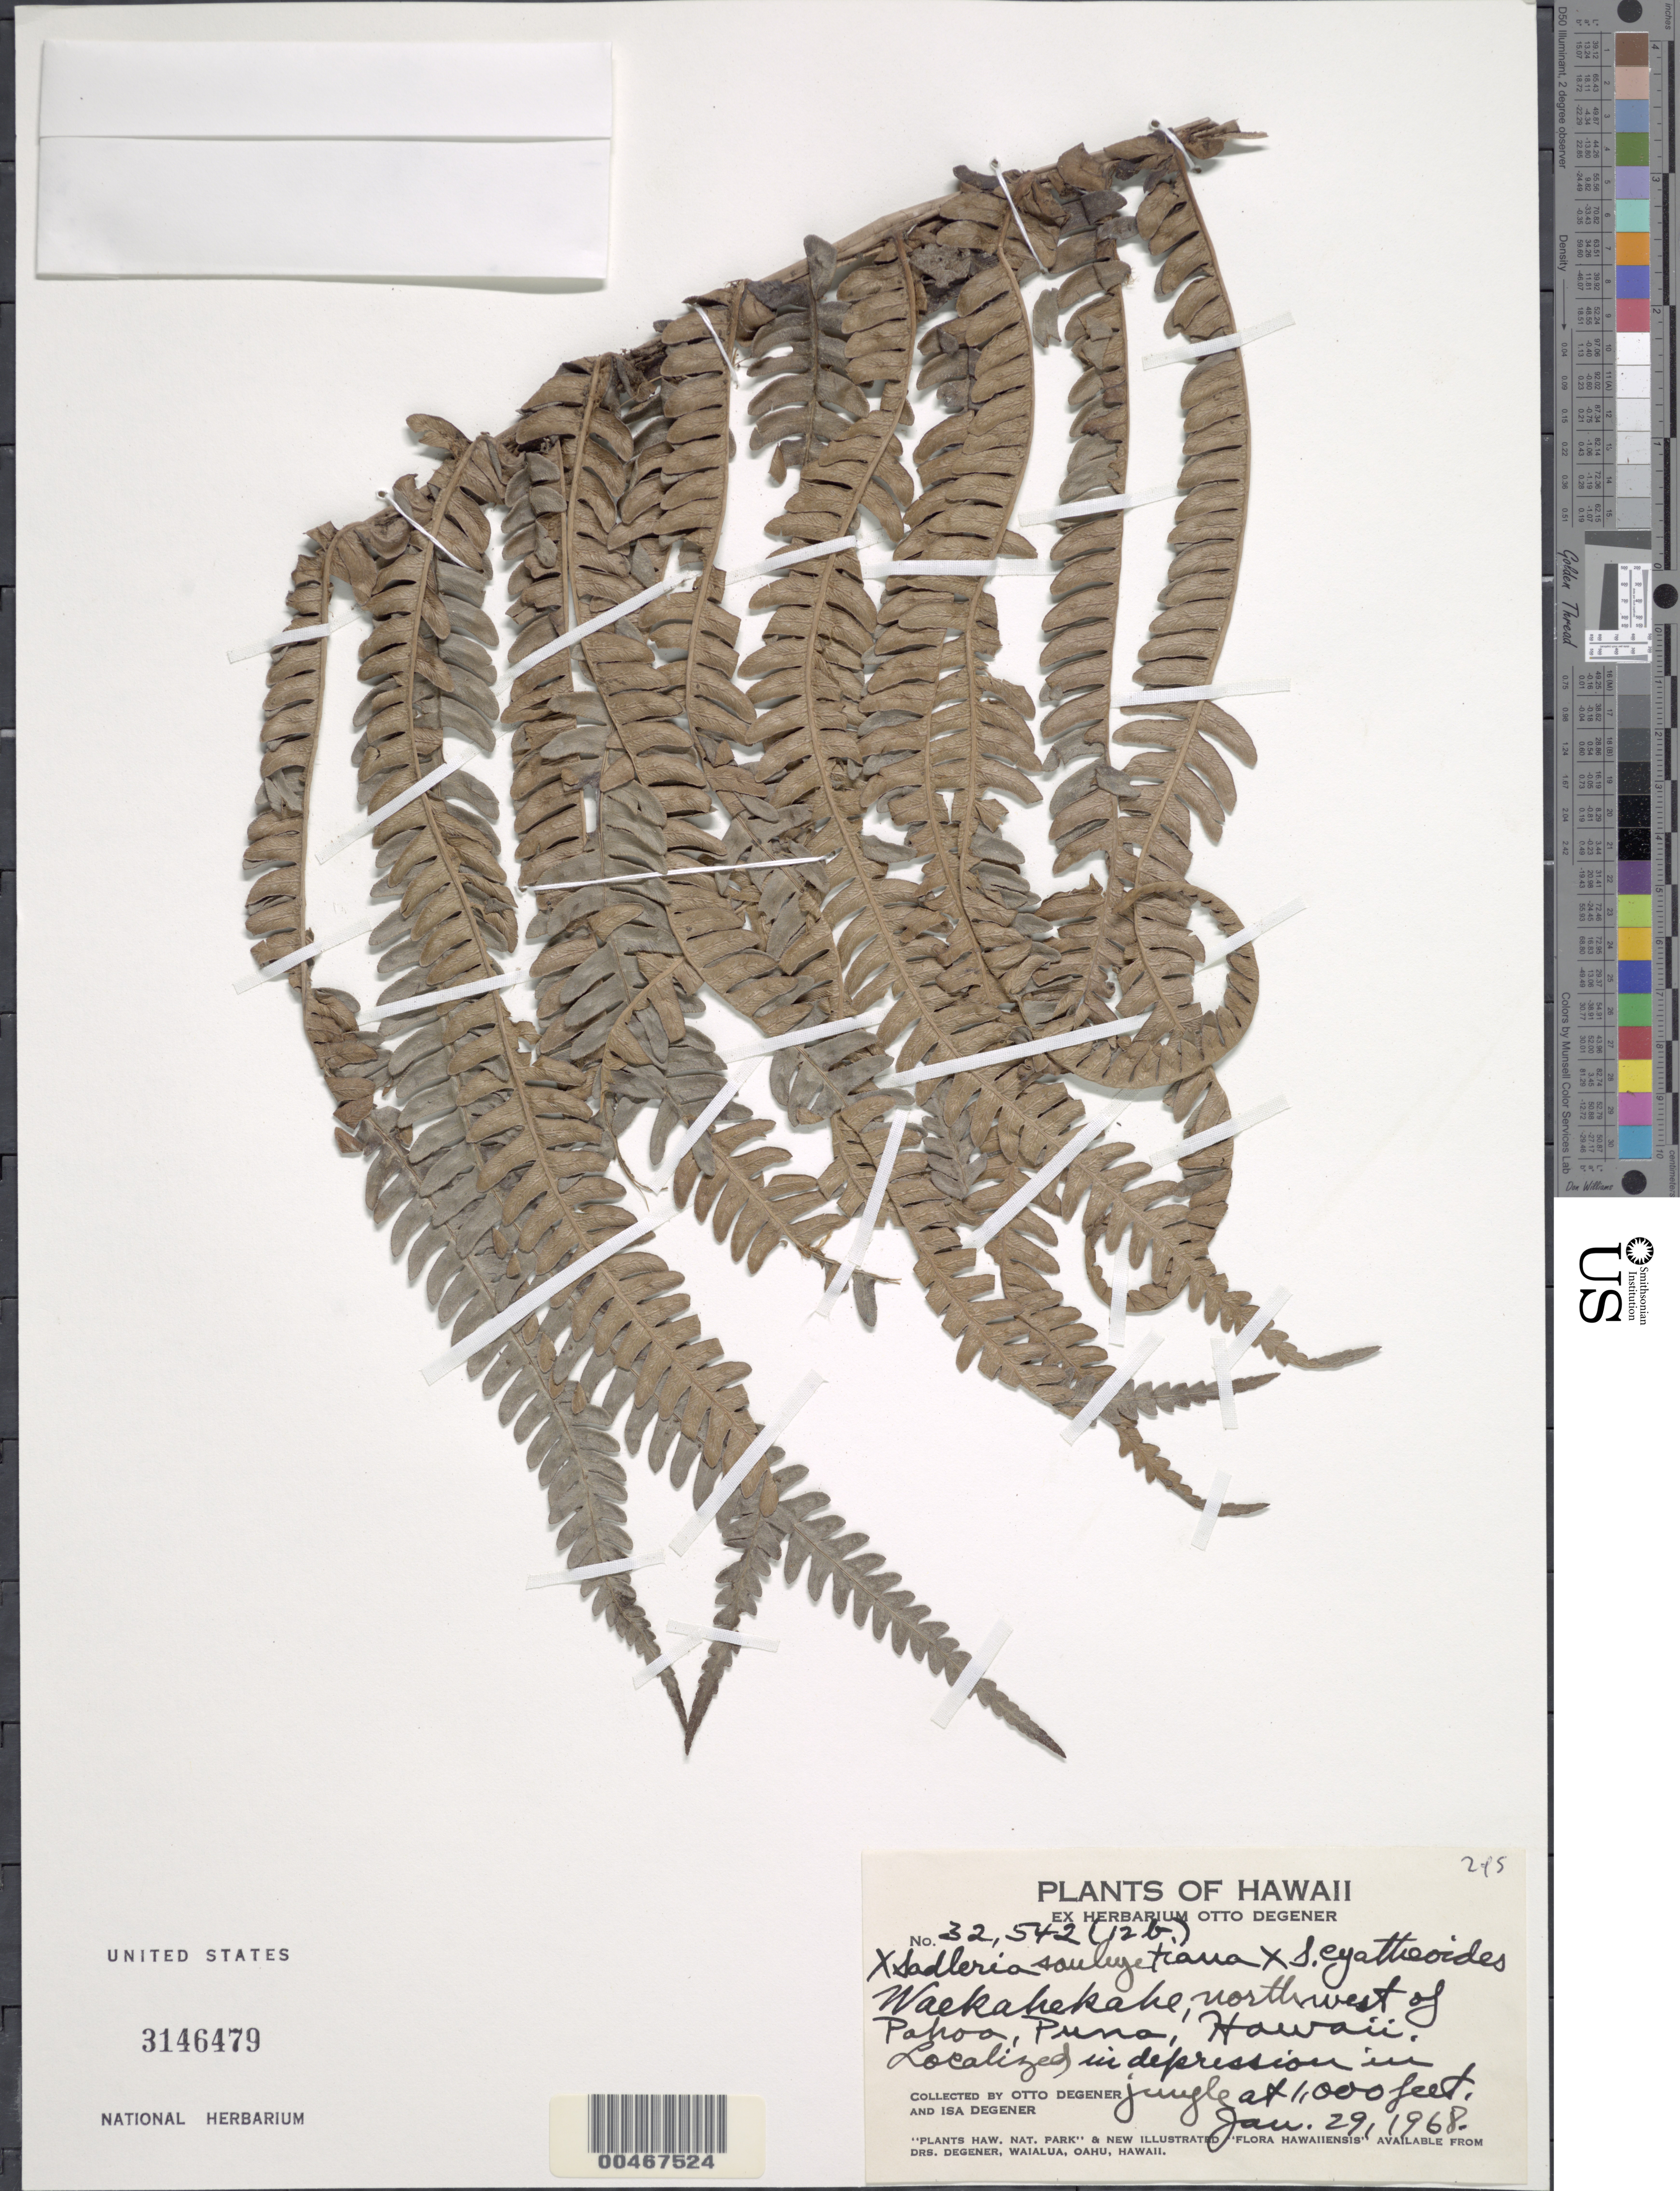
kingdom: Plantae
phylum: Tracheophyta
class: Polypodiopsida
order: Polypodiales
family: Blechnaceae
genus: Sadleria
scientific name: Sadleria cyatheoides x S. souleytiana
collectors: O. Degener & I. Degener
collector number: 32542(12b)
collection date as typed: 29 Jan 1968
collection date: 1968-01-29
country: United States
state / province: Hawaii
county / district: Hawaii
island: Hawaii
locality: Waekahekahe, NW of Pahoa, Puna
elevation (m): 305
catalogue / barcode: US 3146479